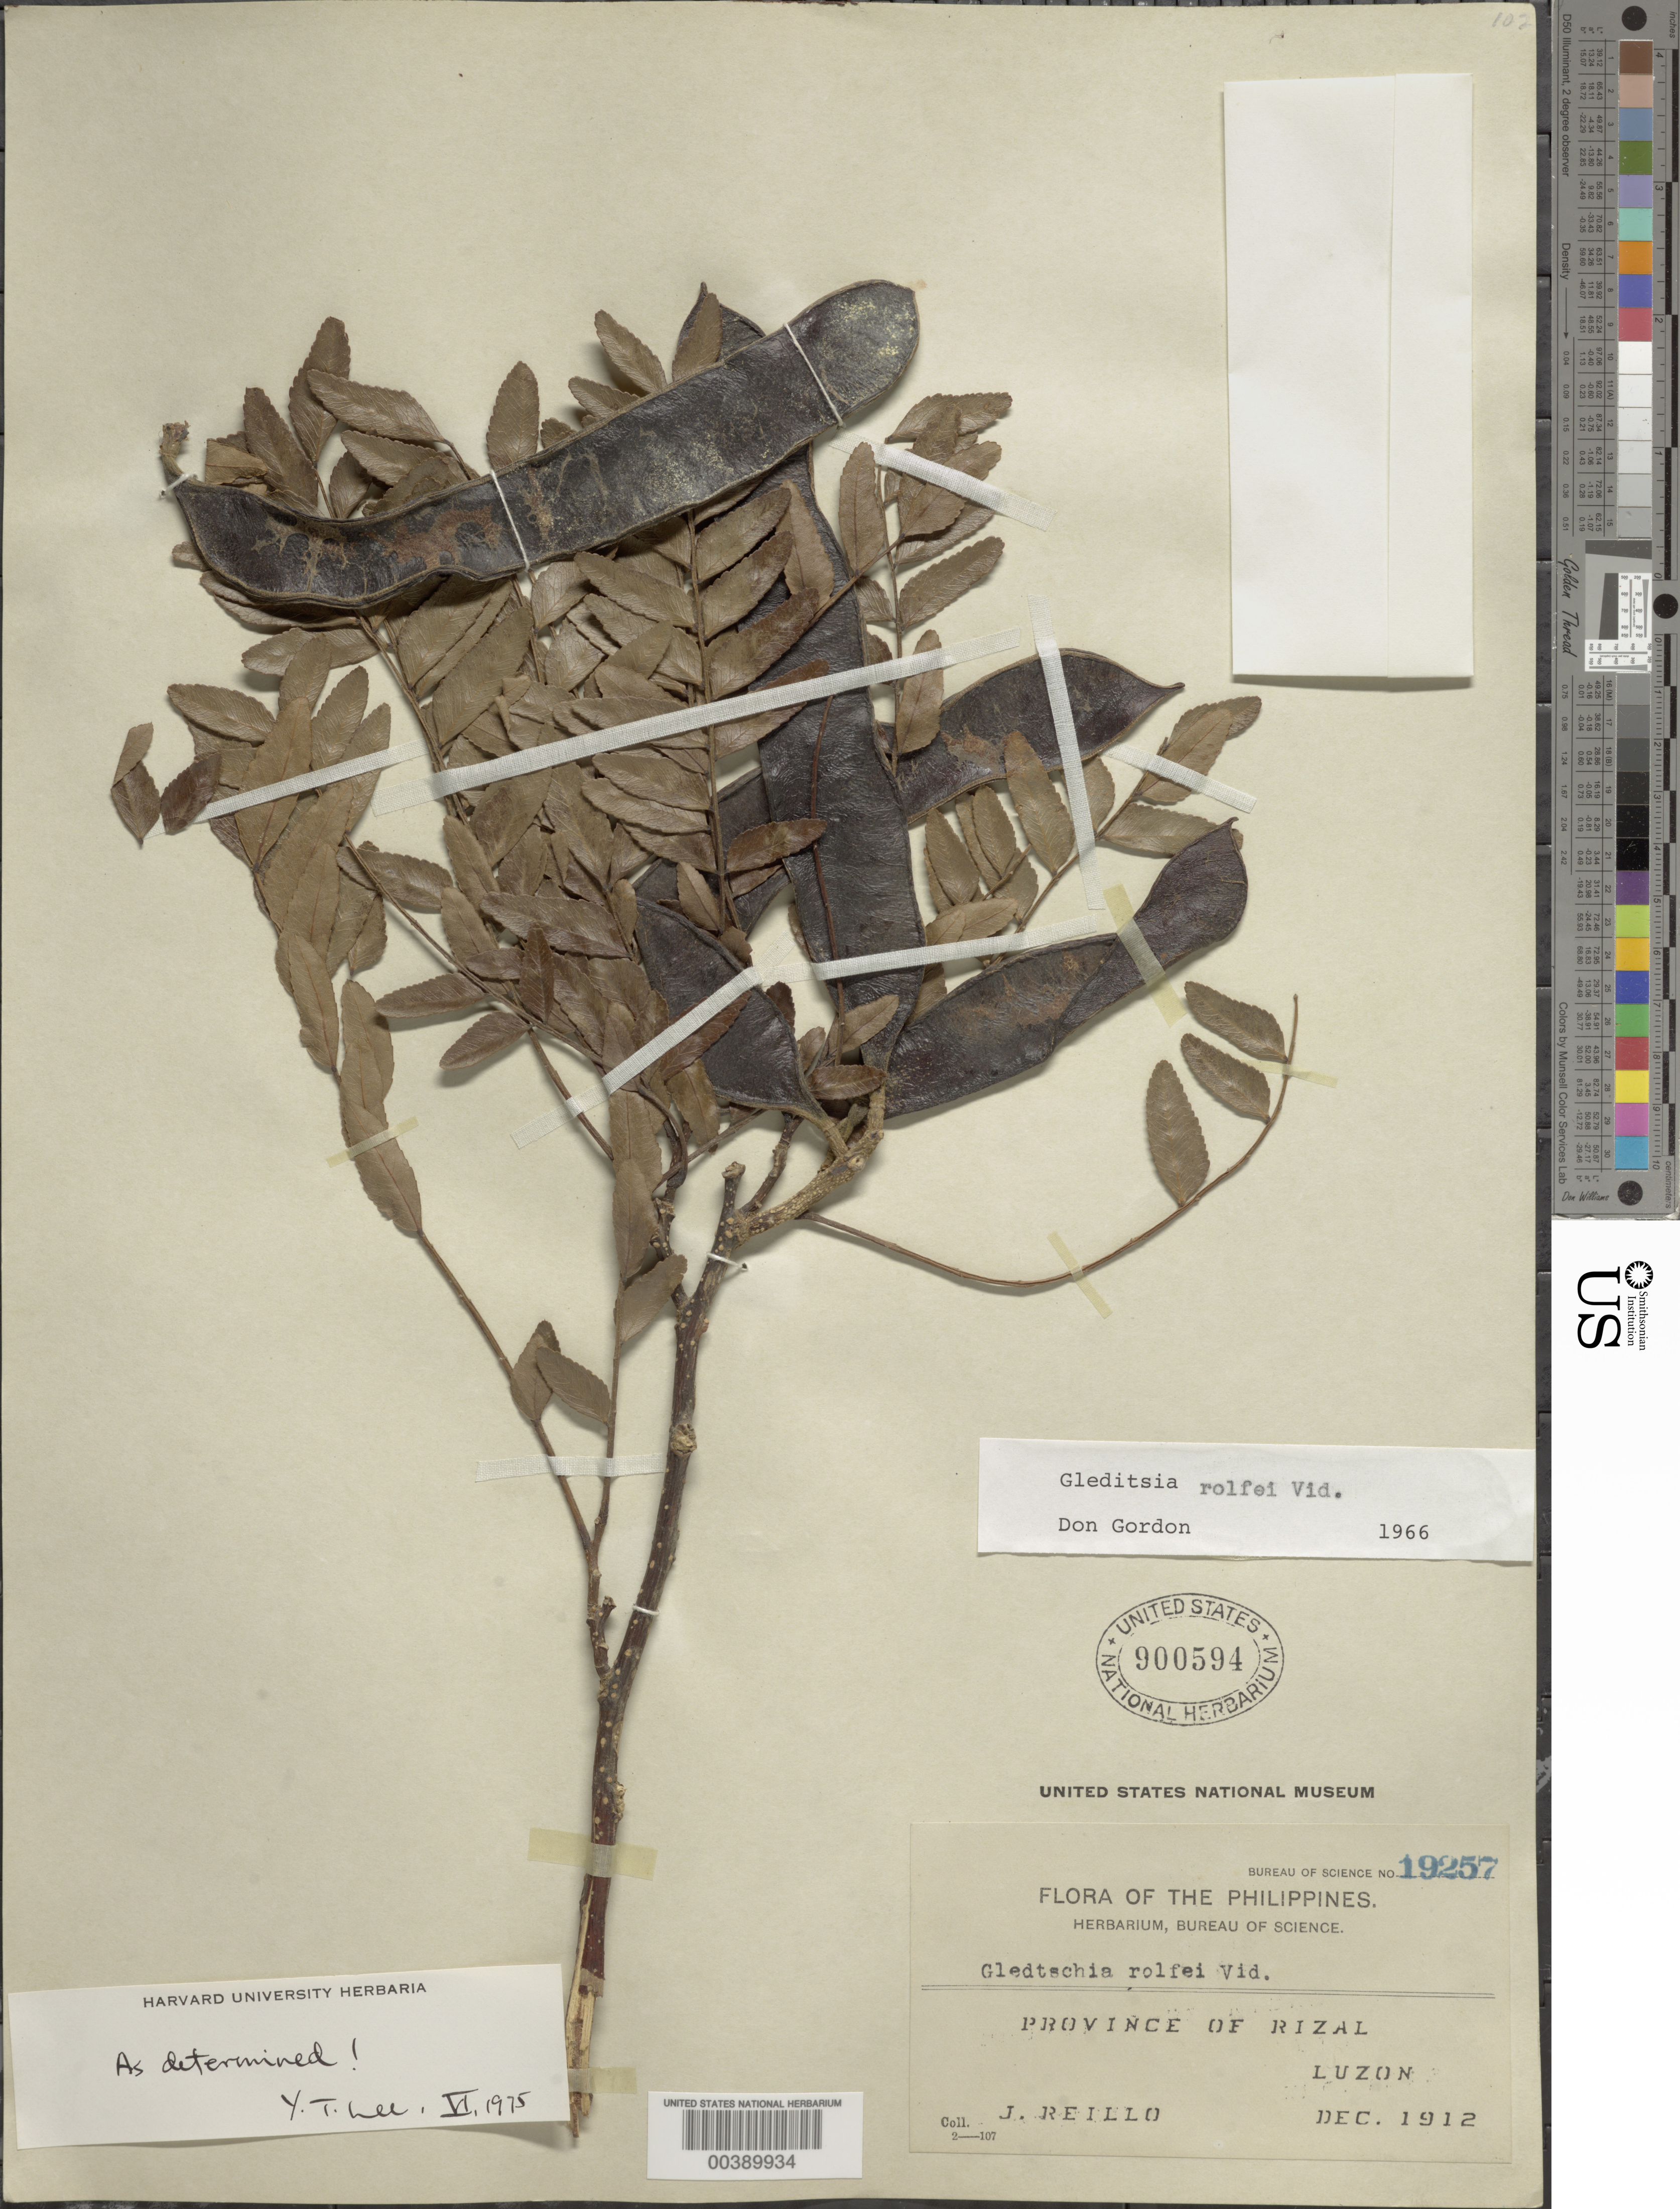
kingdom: Plantae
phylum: Tracheophyta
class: Magnoliopsida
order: Fabales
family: Fabaceae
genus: Gleditsia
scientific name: Gleditsia rolfei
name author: S. Vidal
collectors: J. Reillo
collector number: Bureau Of Science No. 19257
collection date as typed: Dec 1912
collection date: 1912-12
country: Philippines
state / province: Calabarzon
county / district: Rizal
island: Luzon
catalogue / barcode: US 900594